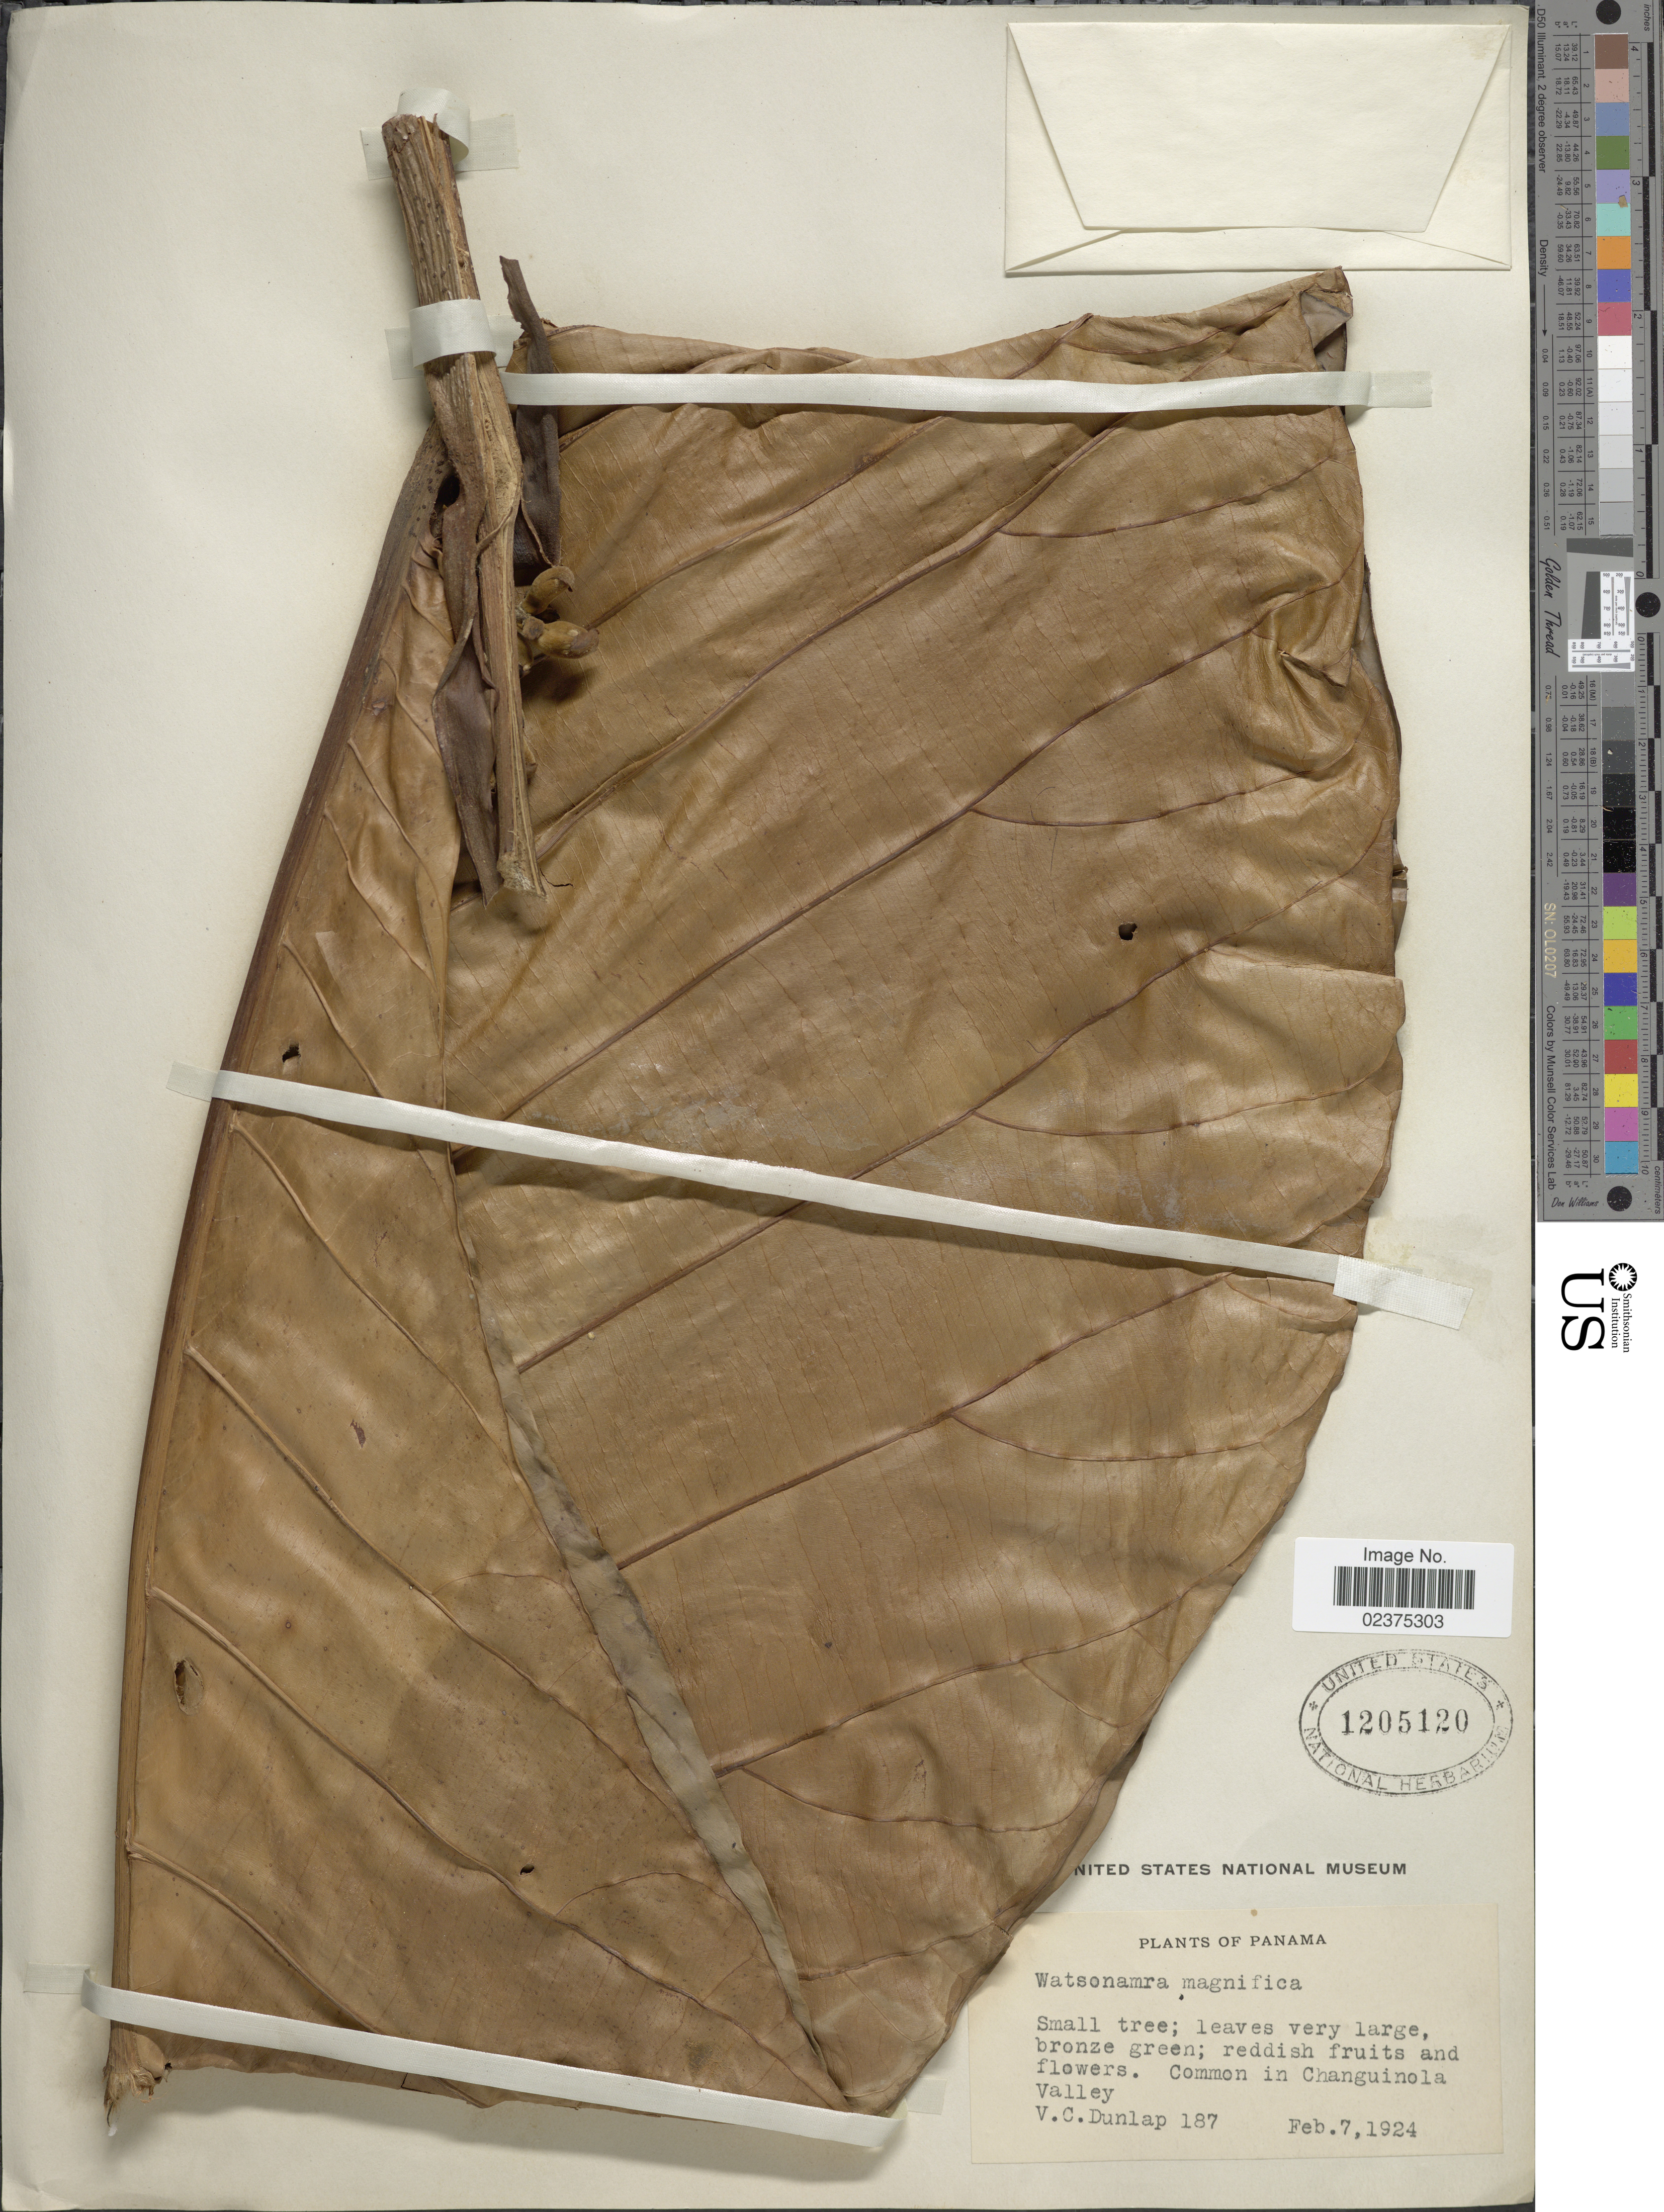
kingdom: Plantae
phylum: Tracheophyta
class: Magnoliopsida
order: Gentianales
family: Rubiaceae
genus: Pentagonia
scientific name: Pentagonia magnifica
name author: K. Krause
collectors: V. C. Dunlap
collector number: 187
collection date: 1924-02-07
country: Panama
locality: Common in Changuinola Valley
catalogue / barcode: US 1205120